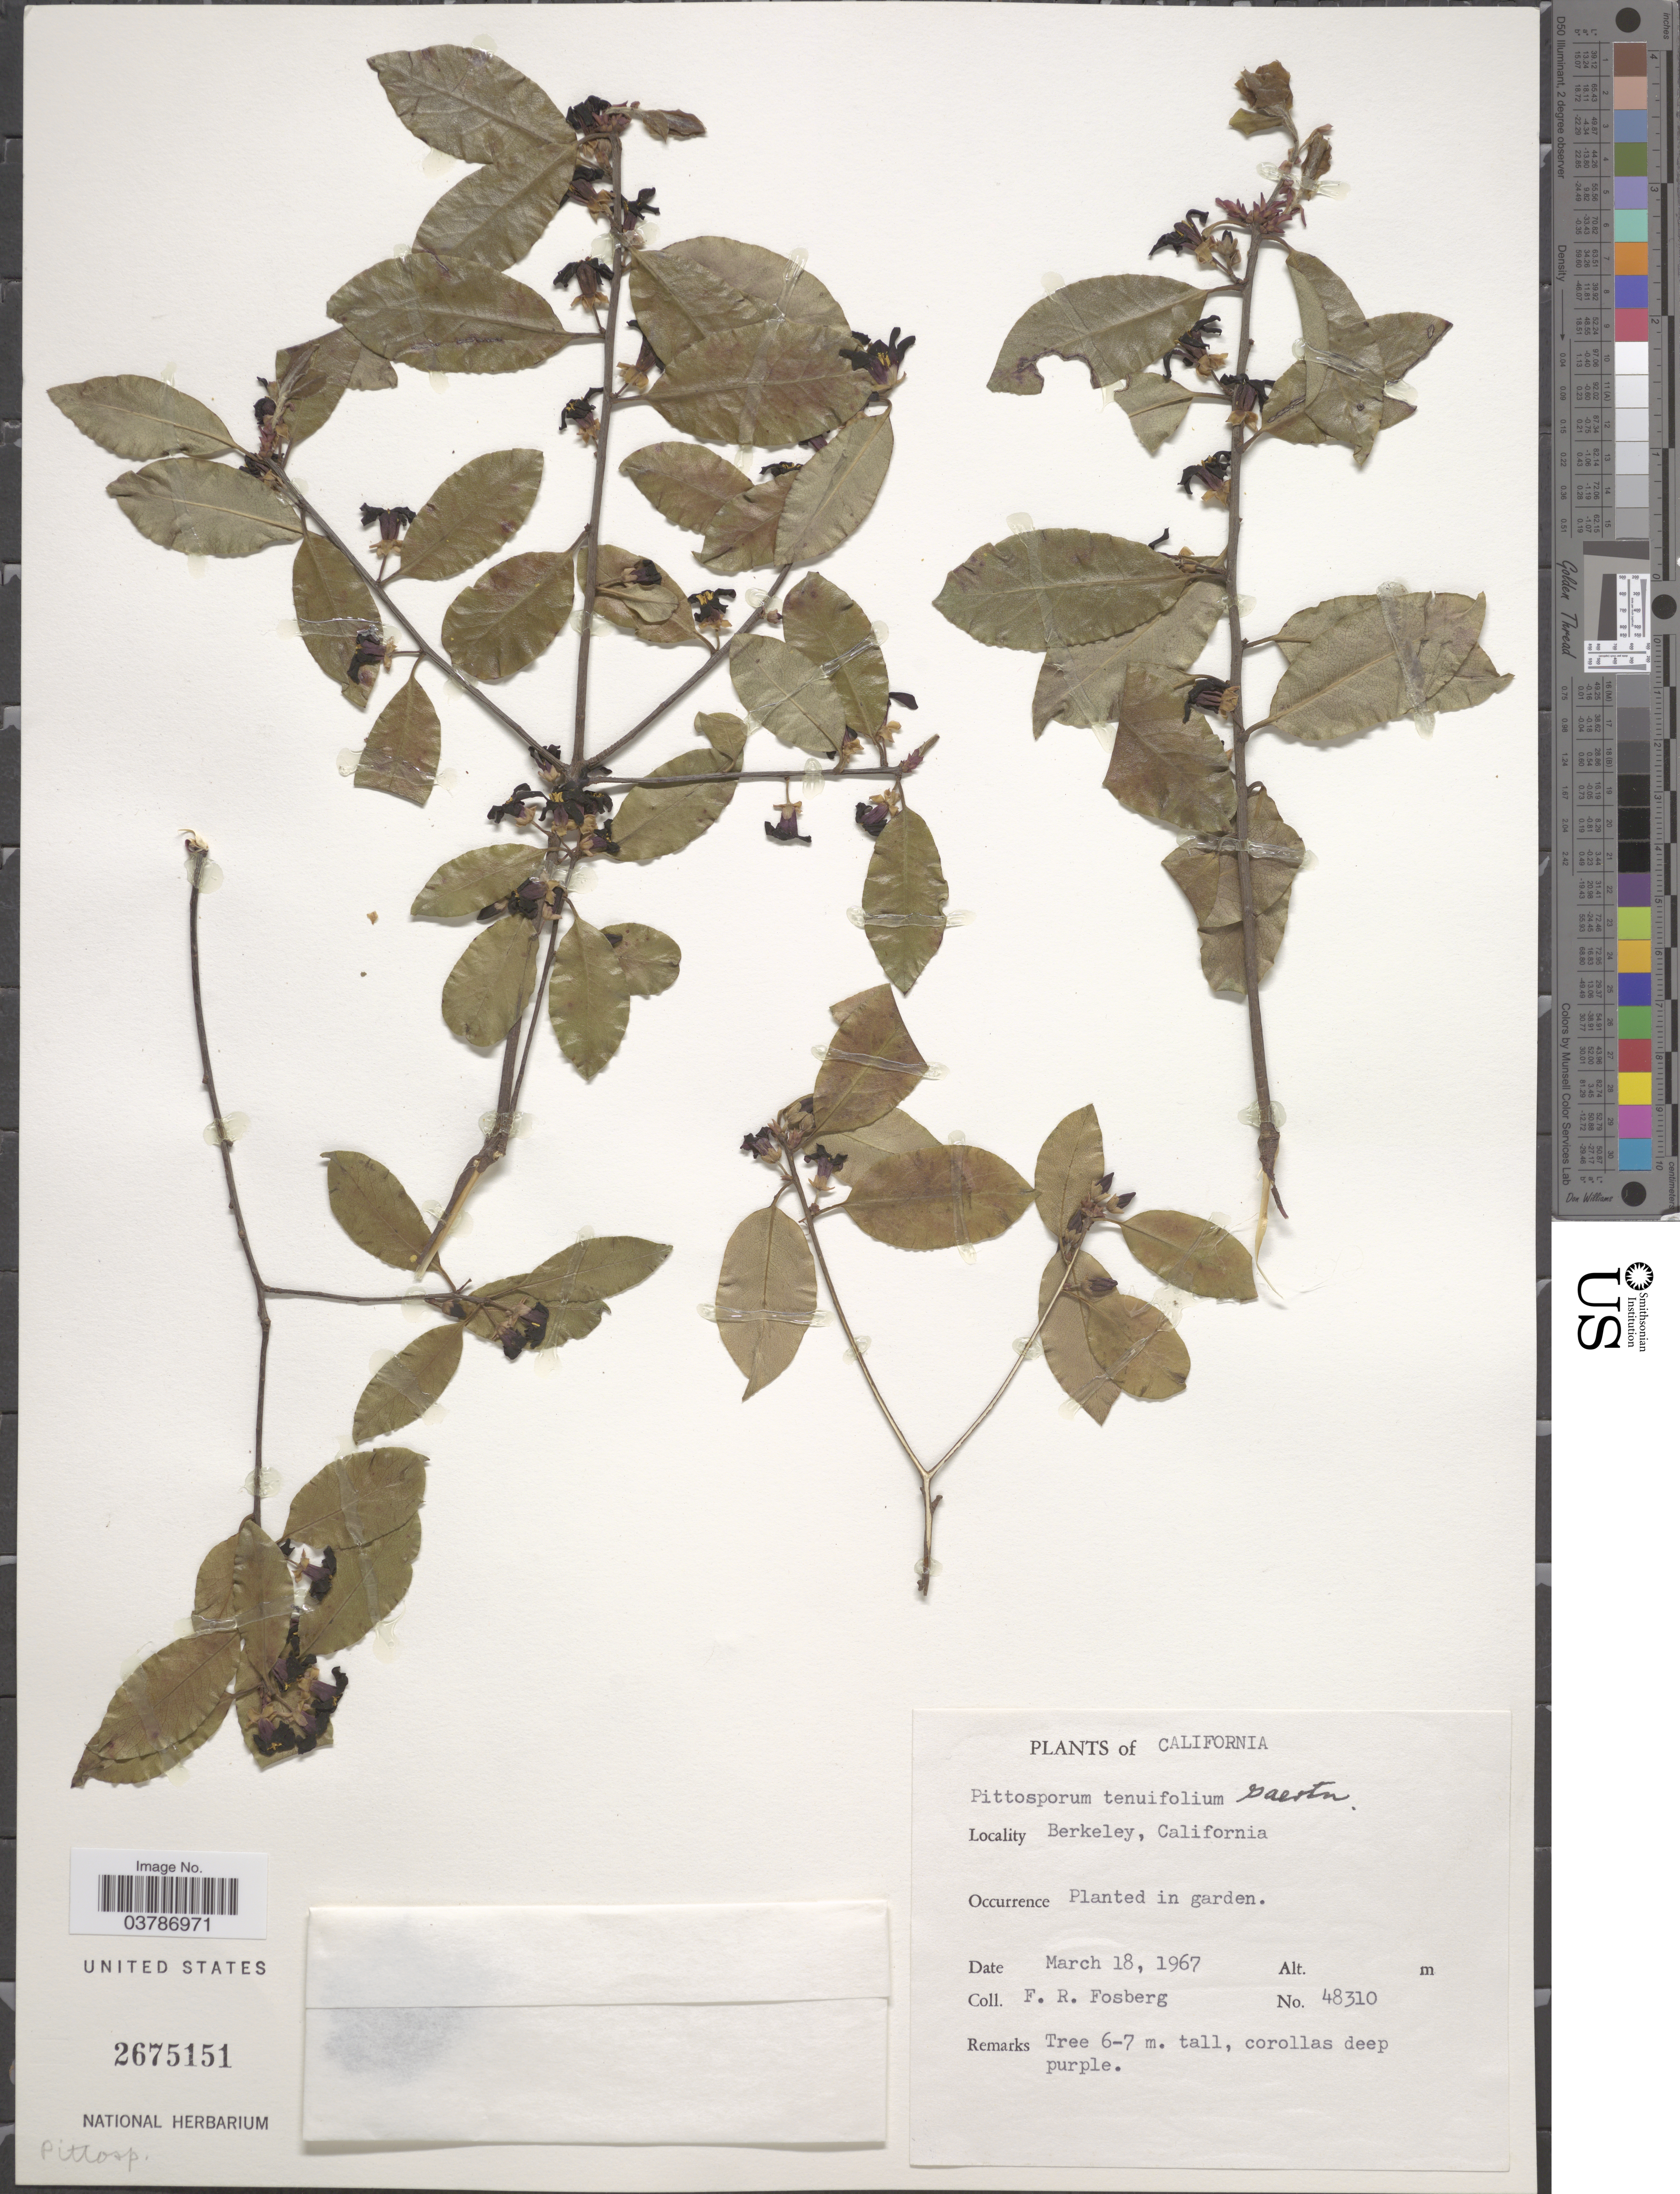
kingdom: Plantae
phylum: Tracheophyta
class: Magnoliopsida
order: Apiales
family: Pittosporaceae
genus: Pittosporum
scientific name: Pittosporum tenuifolium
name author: Gaertn.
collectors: F. R. Fosberg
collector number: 48310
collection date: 1967-03-18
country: United States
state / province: California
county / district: Alameda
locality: Berkeley.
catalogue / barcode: US 2675151